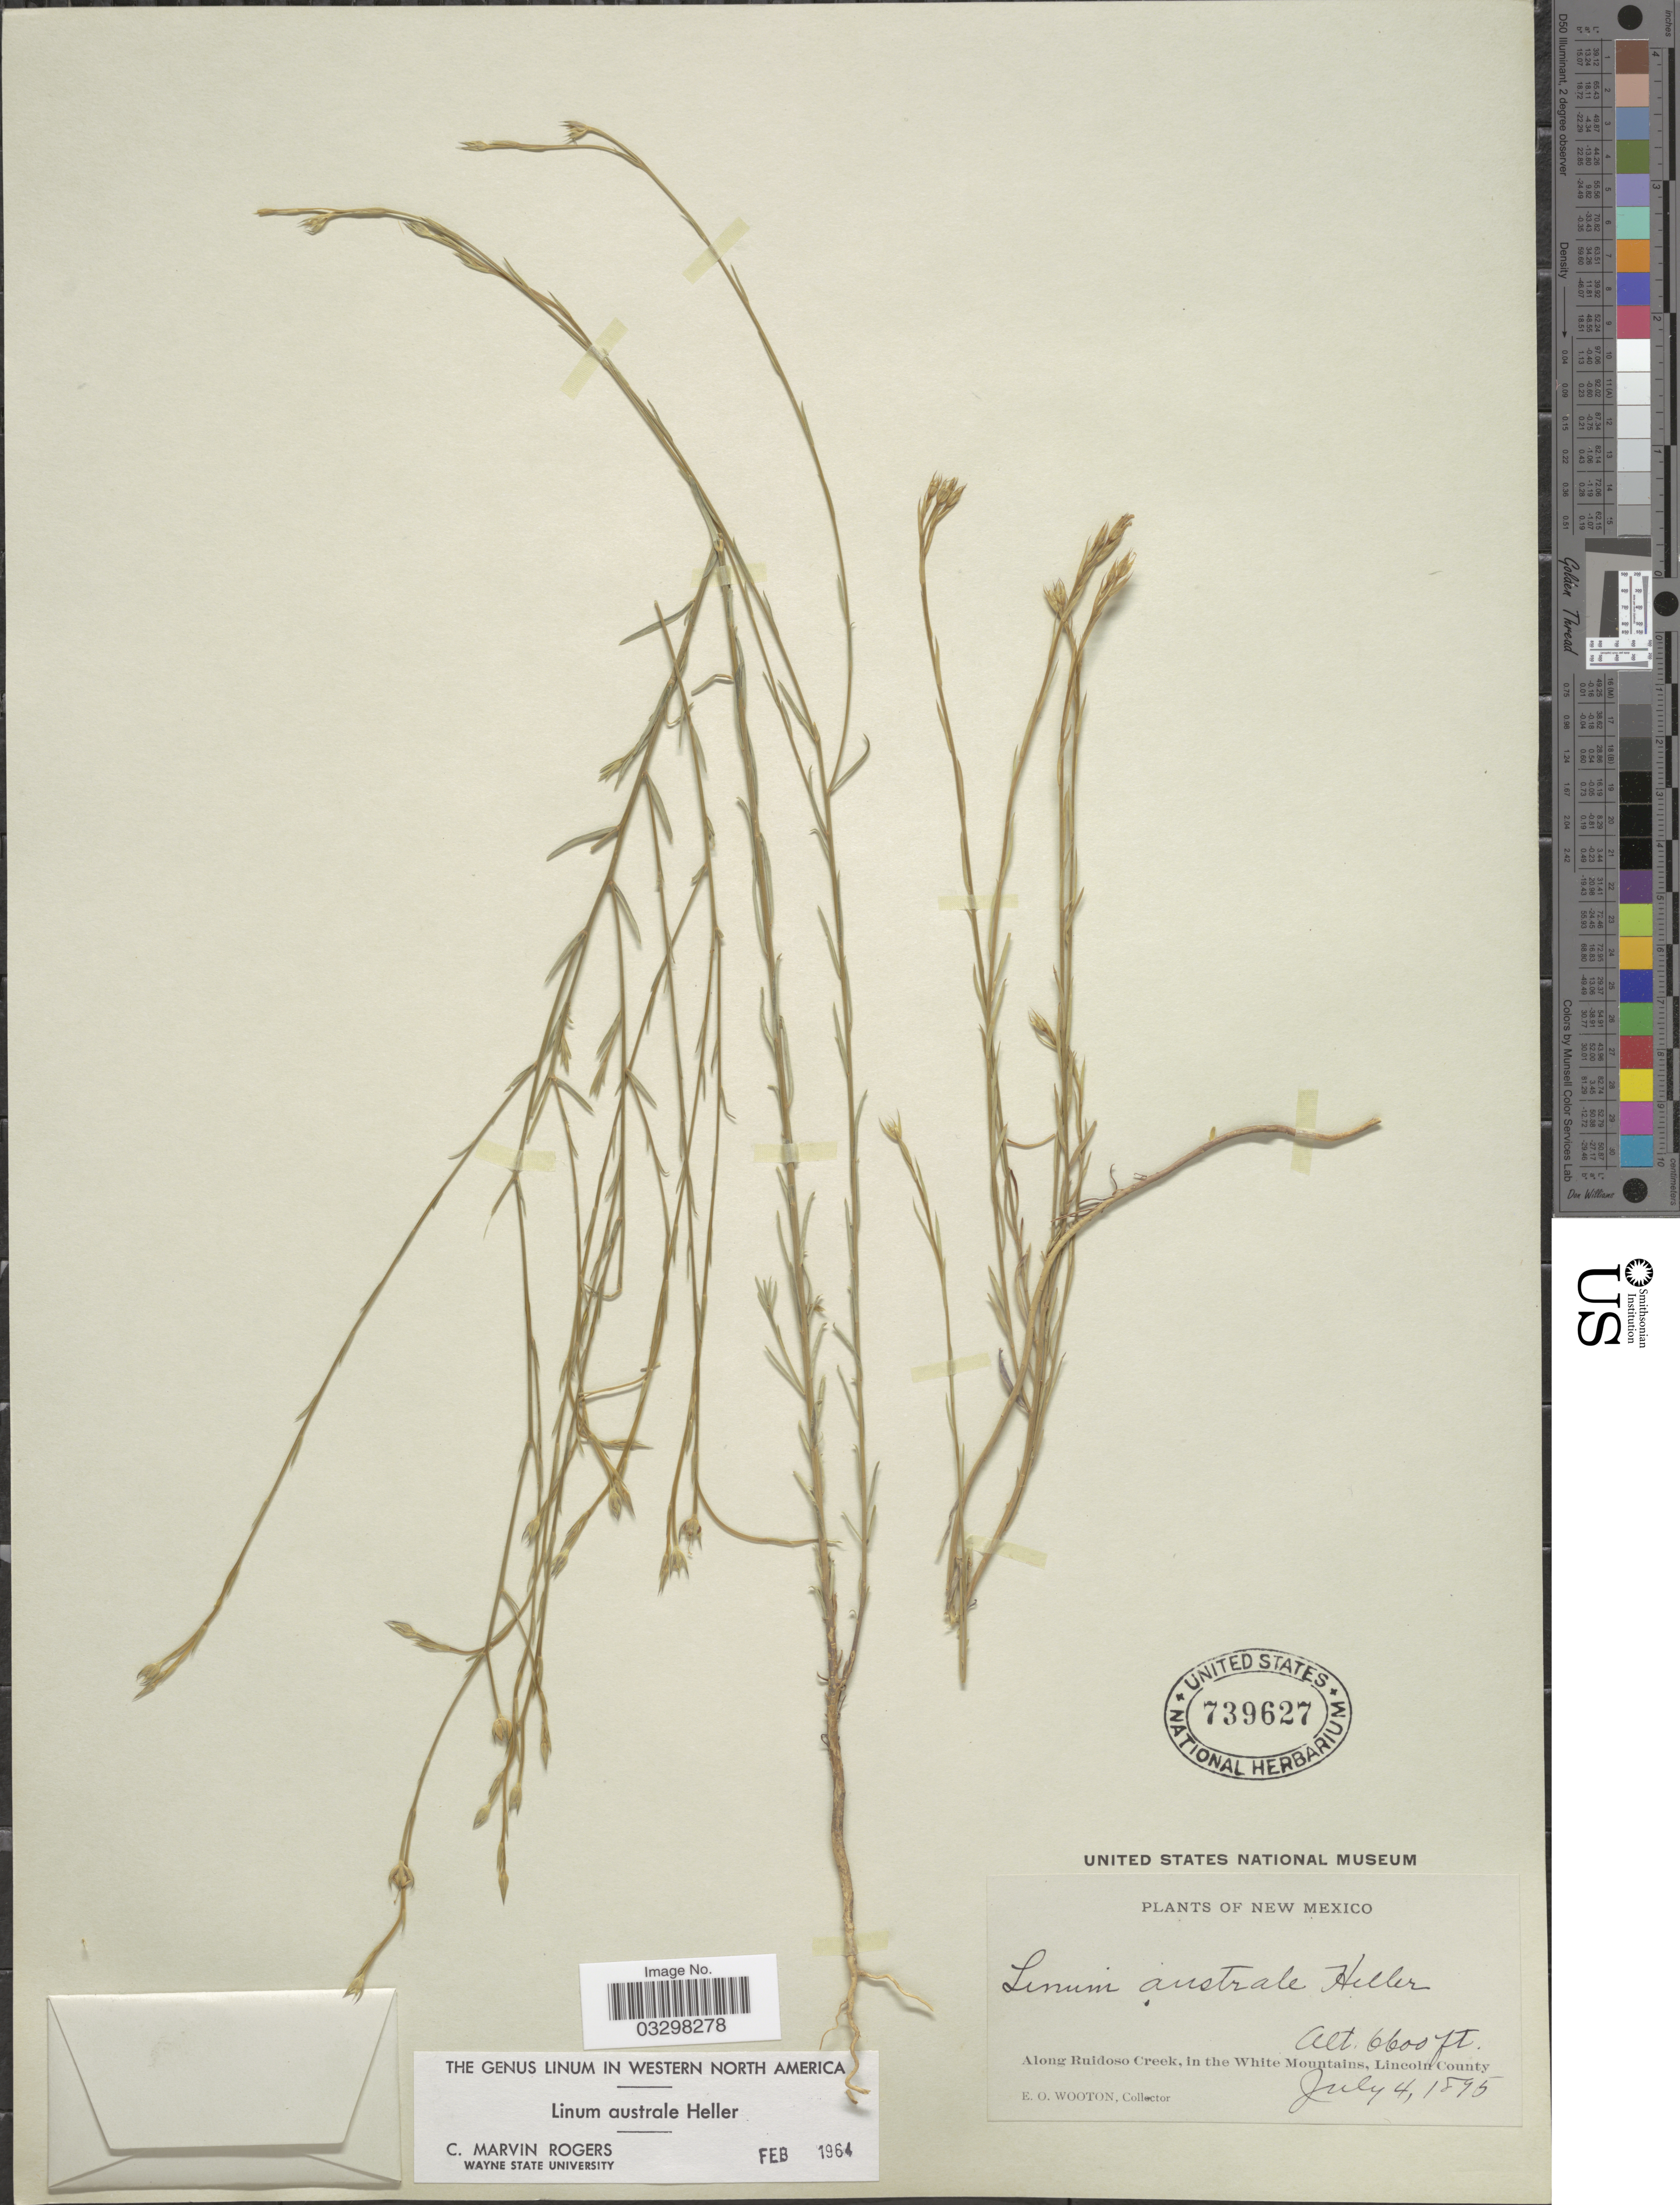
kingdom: Plantae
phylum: Tracheophyta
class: Magnoliopsida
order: Malpighiales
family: Linaceae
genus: Linum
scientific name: Linum australe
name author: A. Heller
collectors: E. O. Wooton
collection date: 1895-07-04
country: United States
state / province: New Mexico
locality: Along Ruidoso Creek, in the White Mountains, Lincoln County.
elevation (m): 2012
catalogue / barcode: US 739627